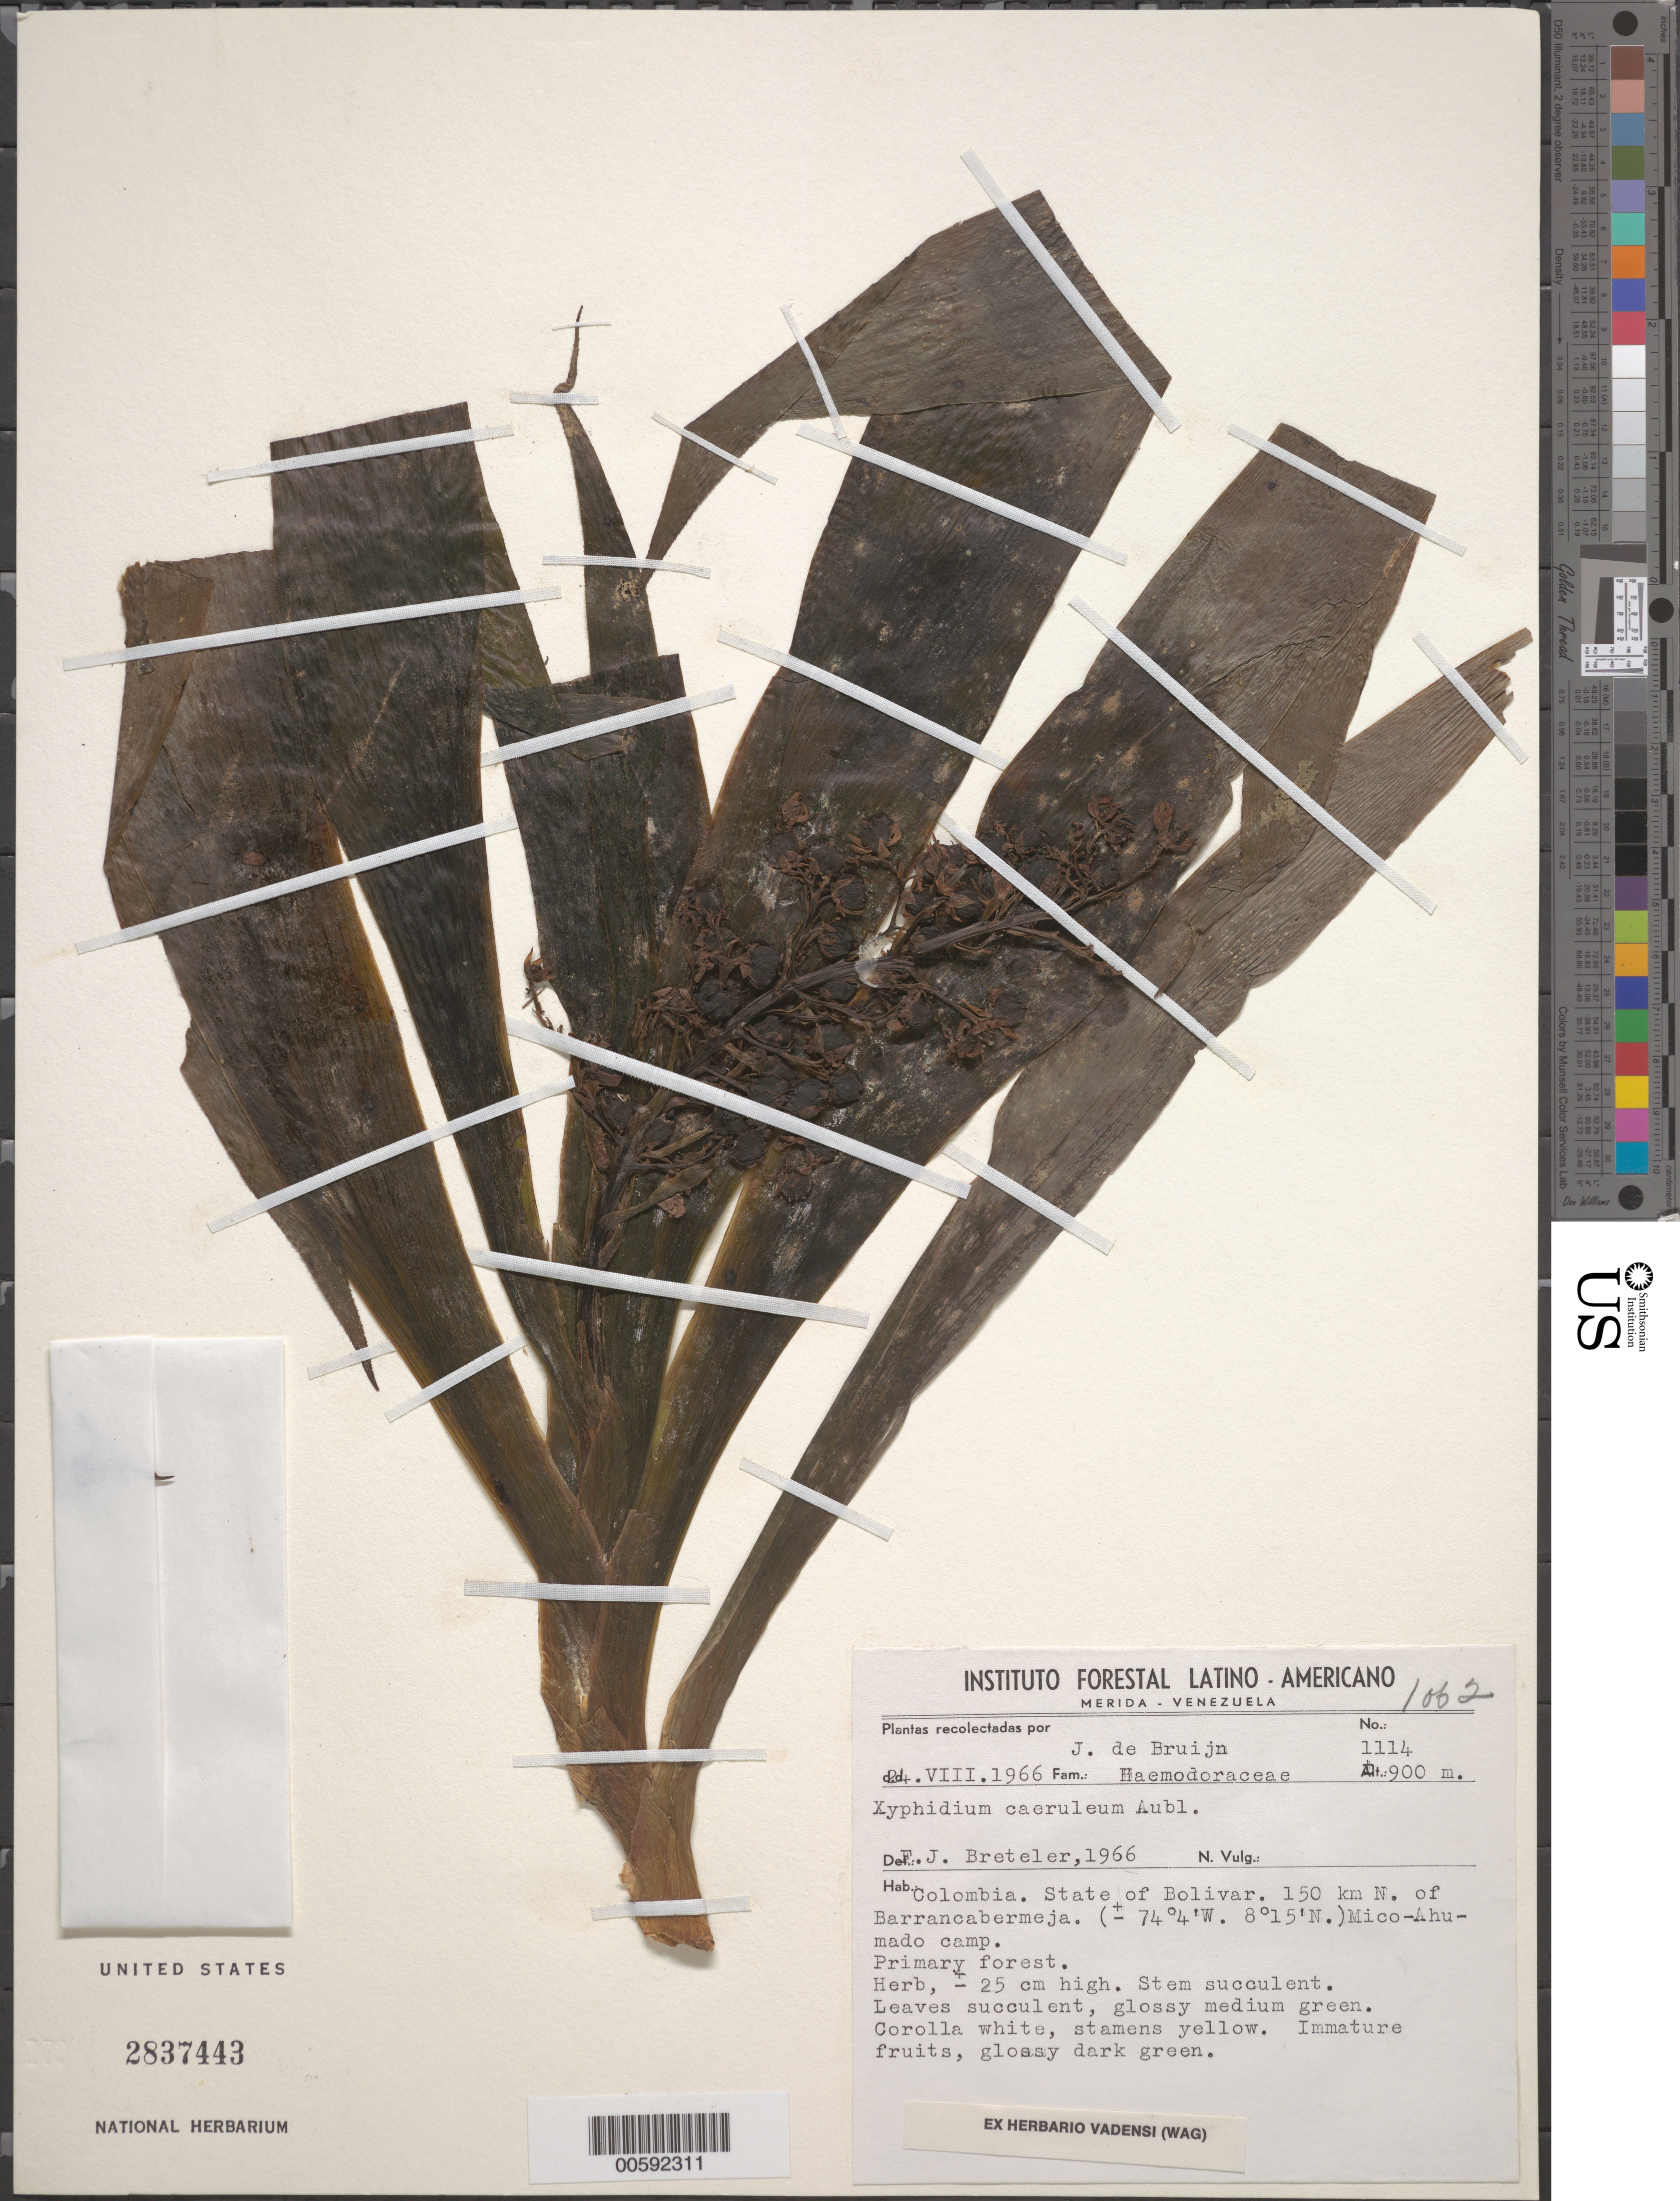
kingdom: Plantae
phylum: Tracheophyta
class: Liliopsida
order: Commelinales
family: Haemodoraceae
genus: Xiphidium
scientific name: Xiphidium caeruleum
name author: Aubl.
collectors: F. J. Breteler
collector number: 1114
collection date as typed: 24 Aug 1966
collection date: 1966-08-24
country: Colombia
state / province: Bolívar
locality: N of Barrancabermeja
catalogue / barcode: US 2837443